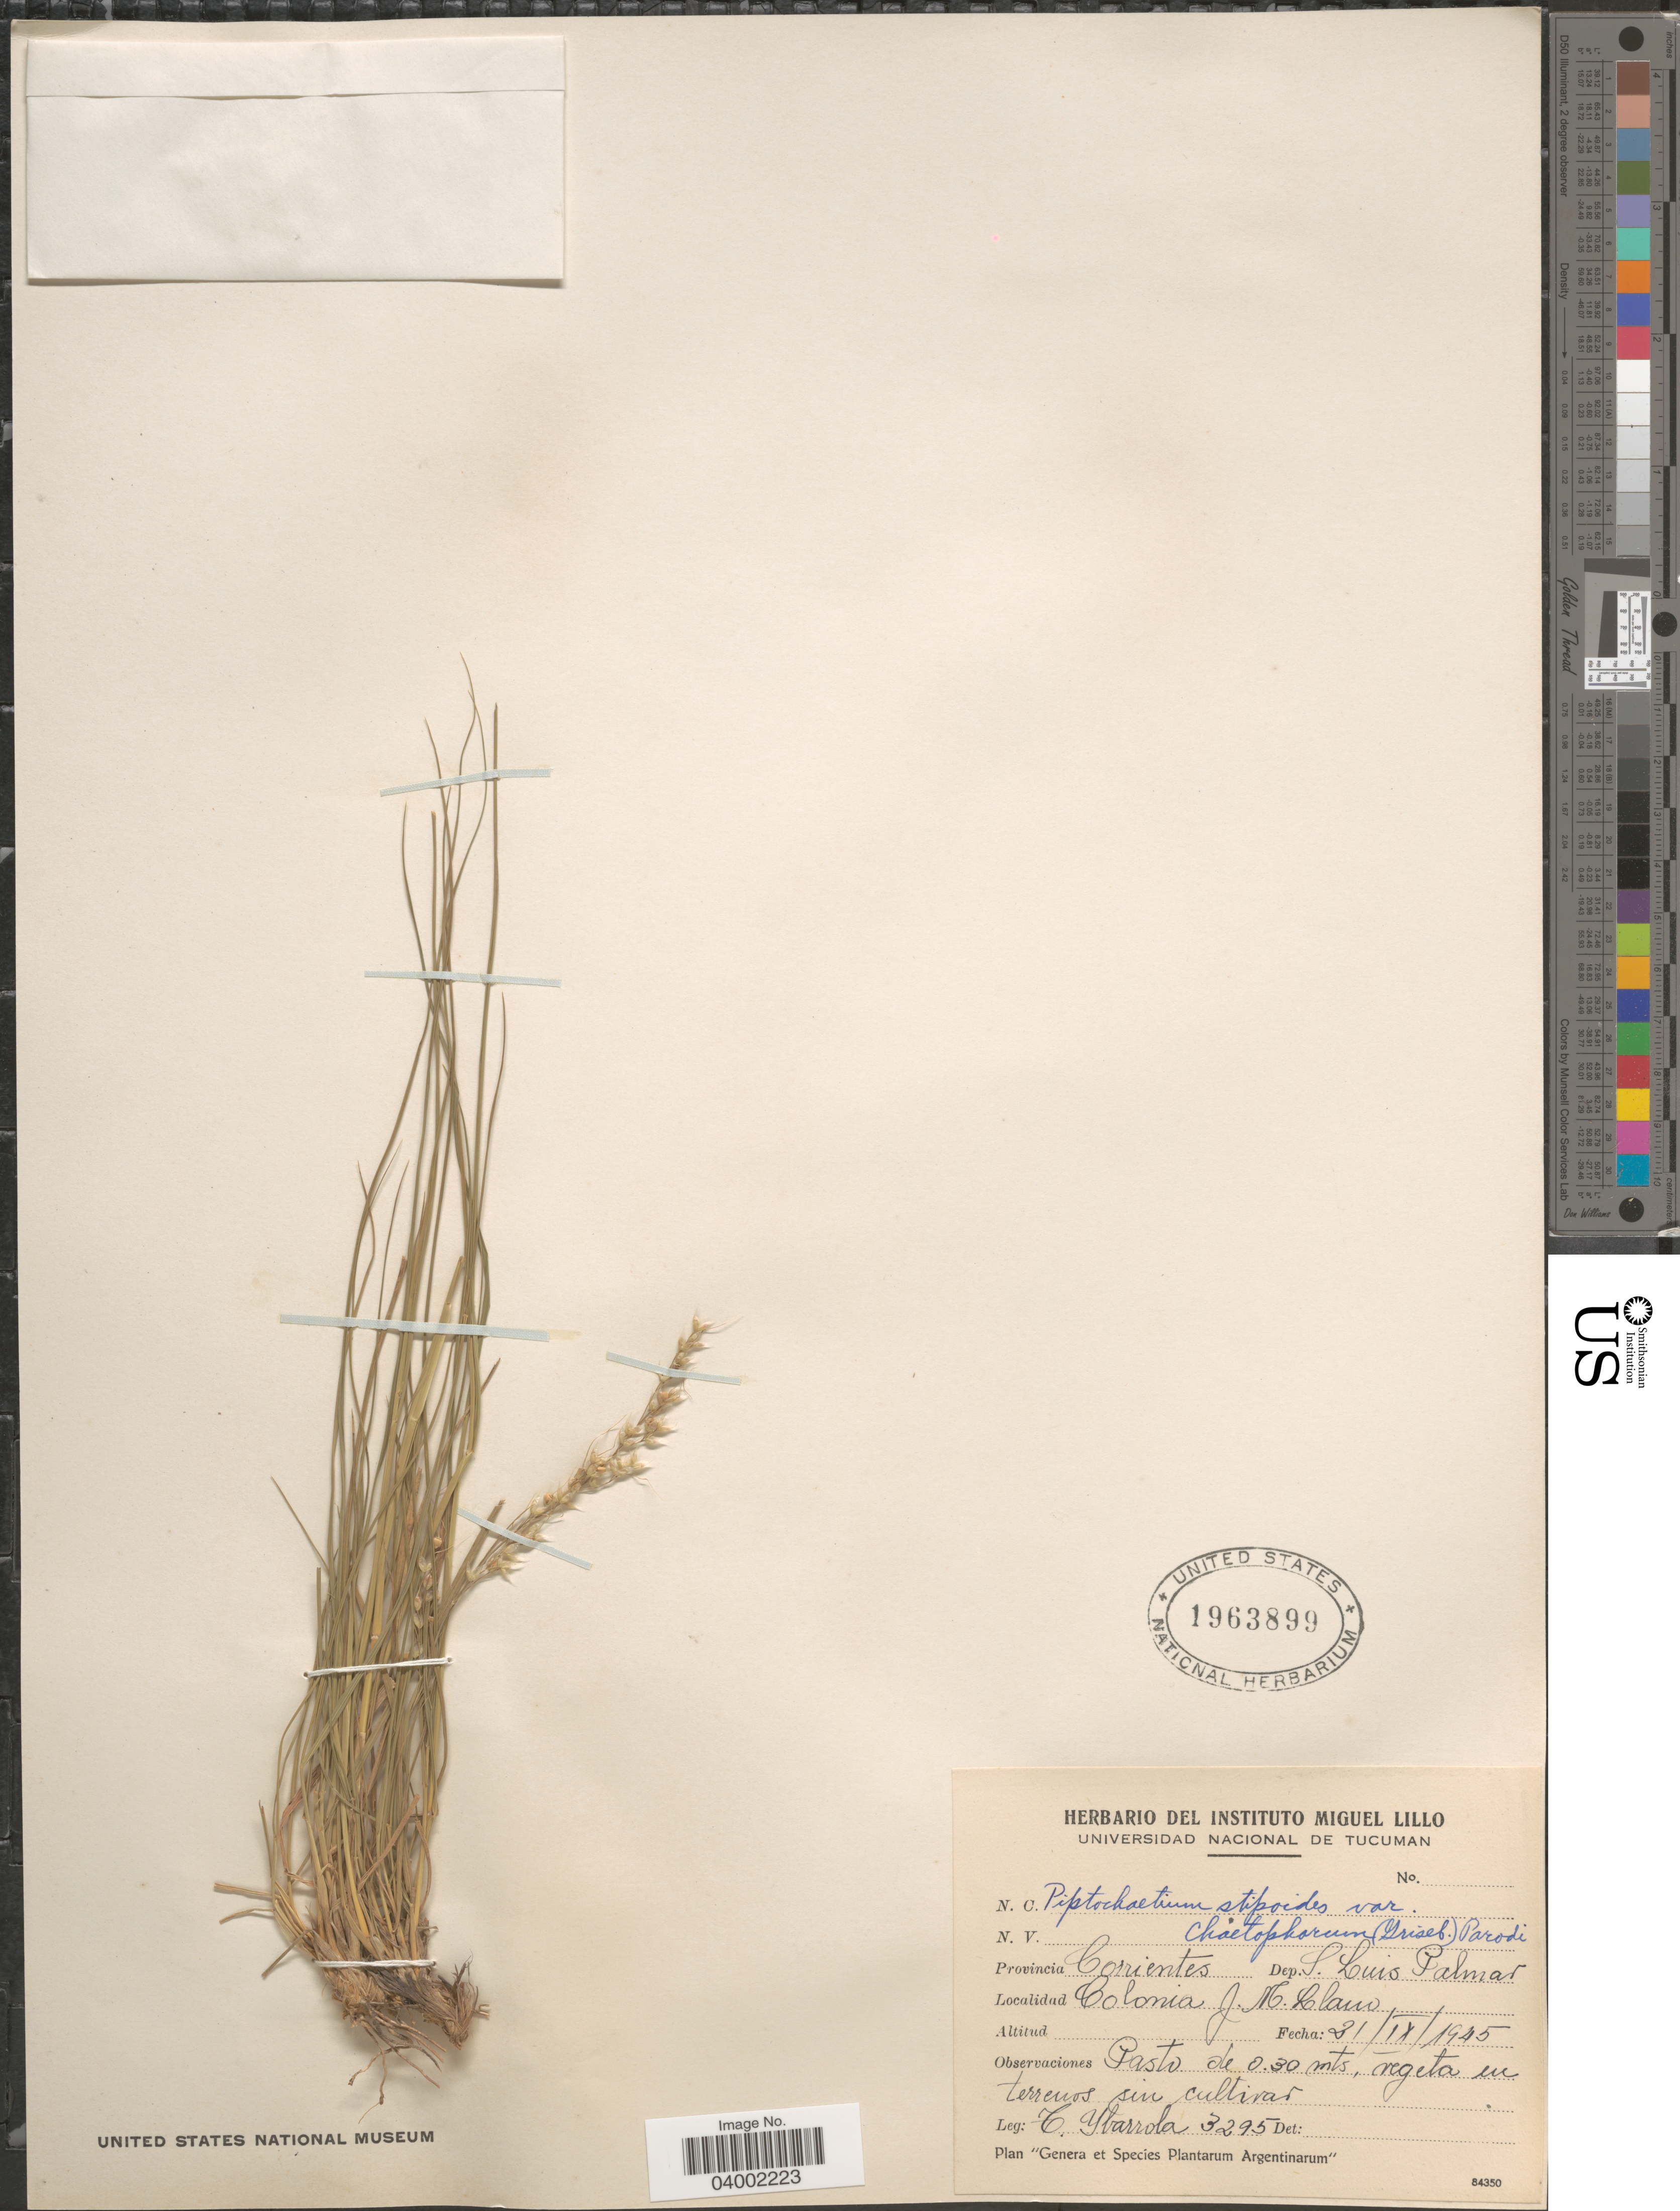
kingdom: Plantae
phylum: Tracheophyta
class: Liliopsida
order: Poales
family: Poaceae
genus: Piptochaetium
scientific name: Piptochaetium stipoides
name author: (Trin. & Rupr.) Hack. & Arechav.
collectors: T. Ybarrola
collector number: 3295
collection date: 1945-09-21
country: Argentina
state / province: Corrientes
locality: Dep. S. Luis Palmar. Colonia J. M. Llano.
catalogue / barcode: US 1963899